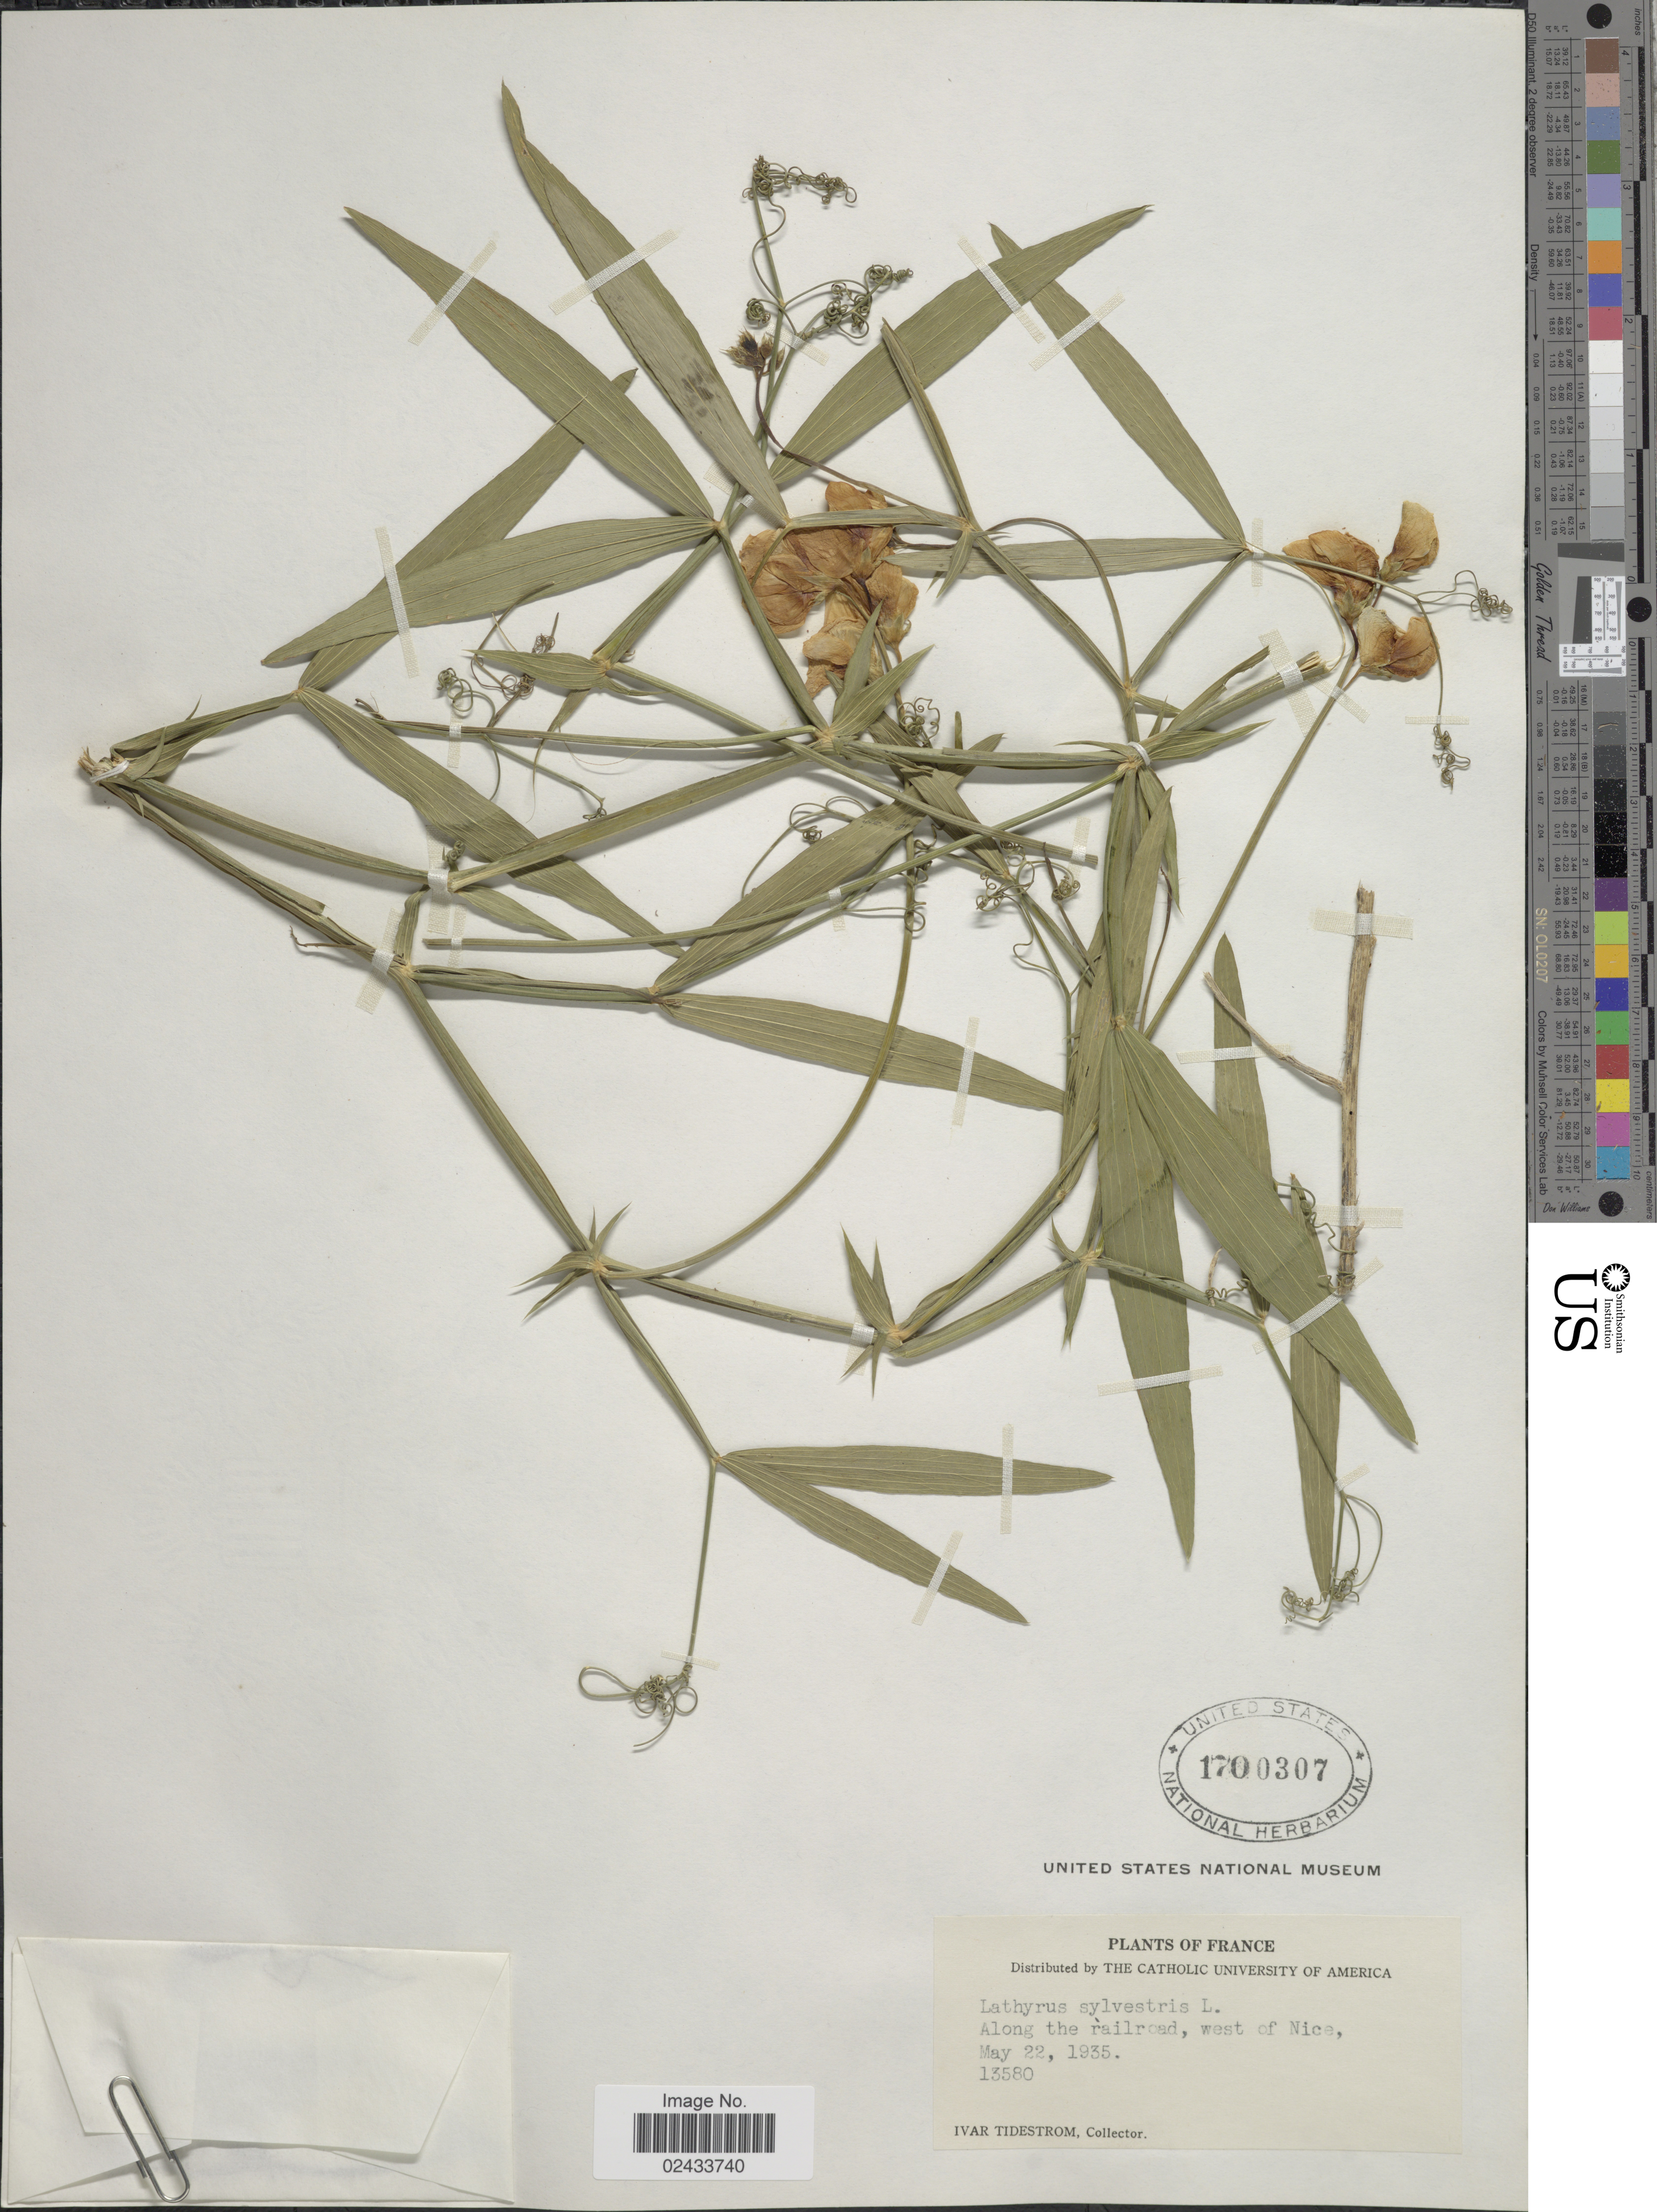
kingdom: Plantae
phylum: Tracheophyta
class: Magnoliopsida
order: Fabales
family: Fabaceae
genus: Lathyrus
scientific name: Lathyrus sylvestris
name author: L.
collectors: I. F. Tidestrom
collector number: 13580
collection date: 1935-05-22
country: France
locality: Along the railroad, west of Nice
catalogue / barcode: US 1700307